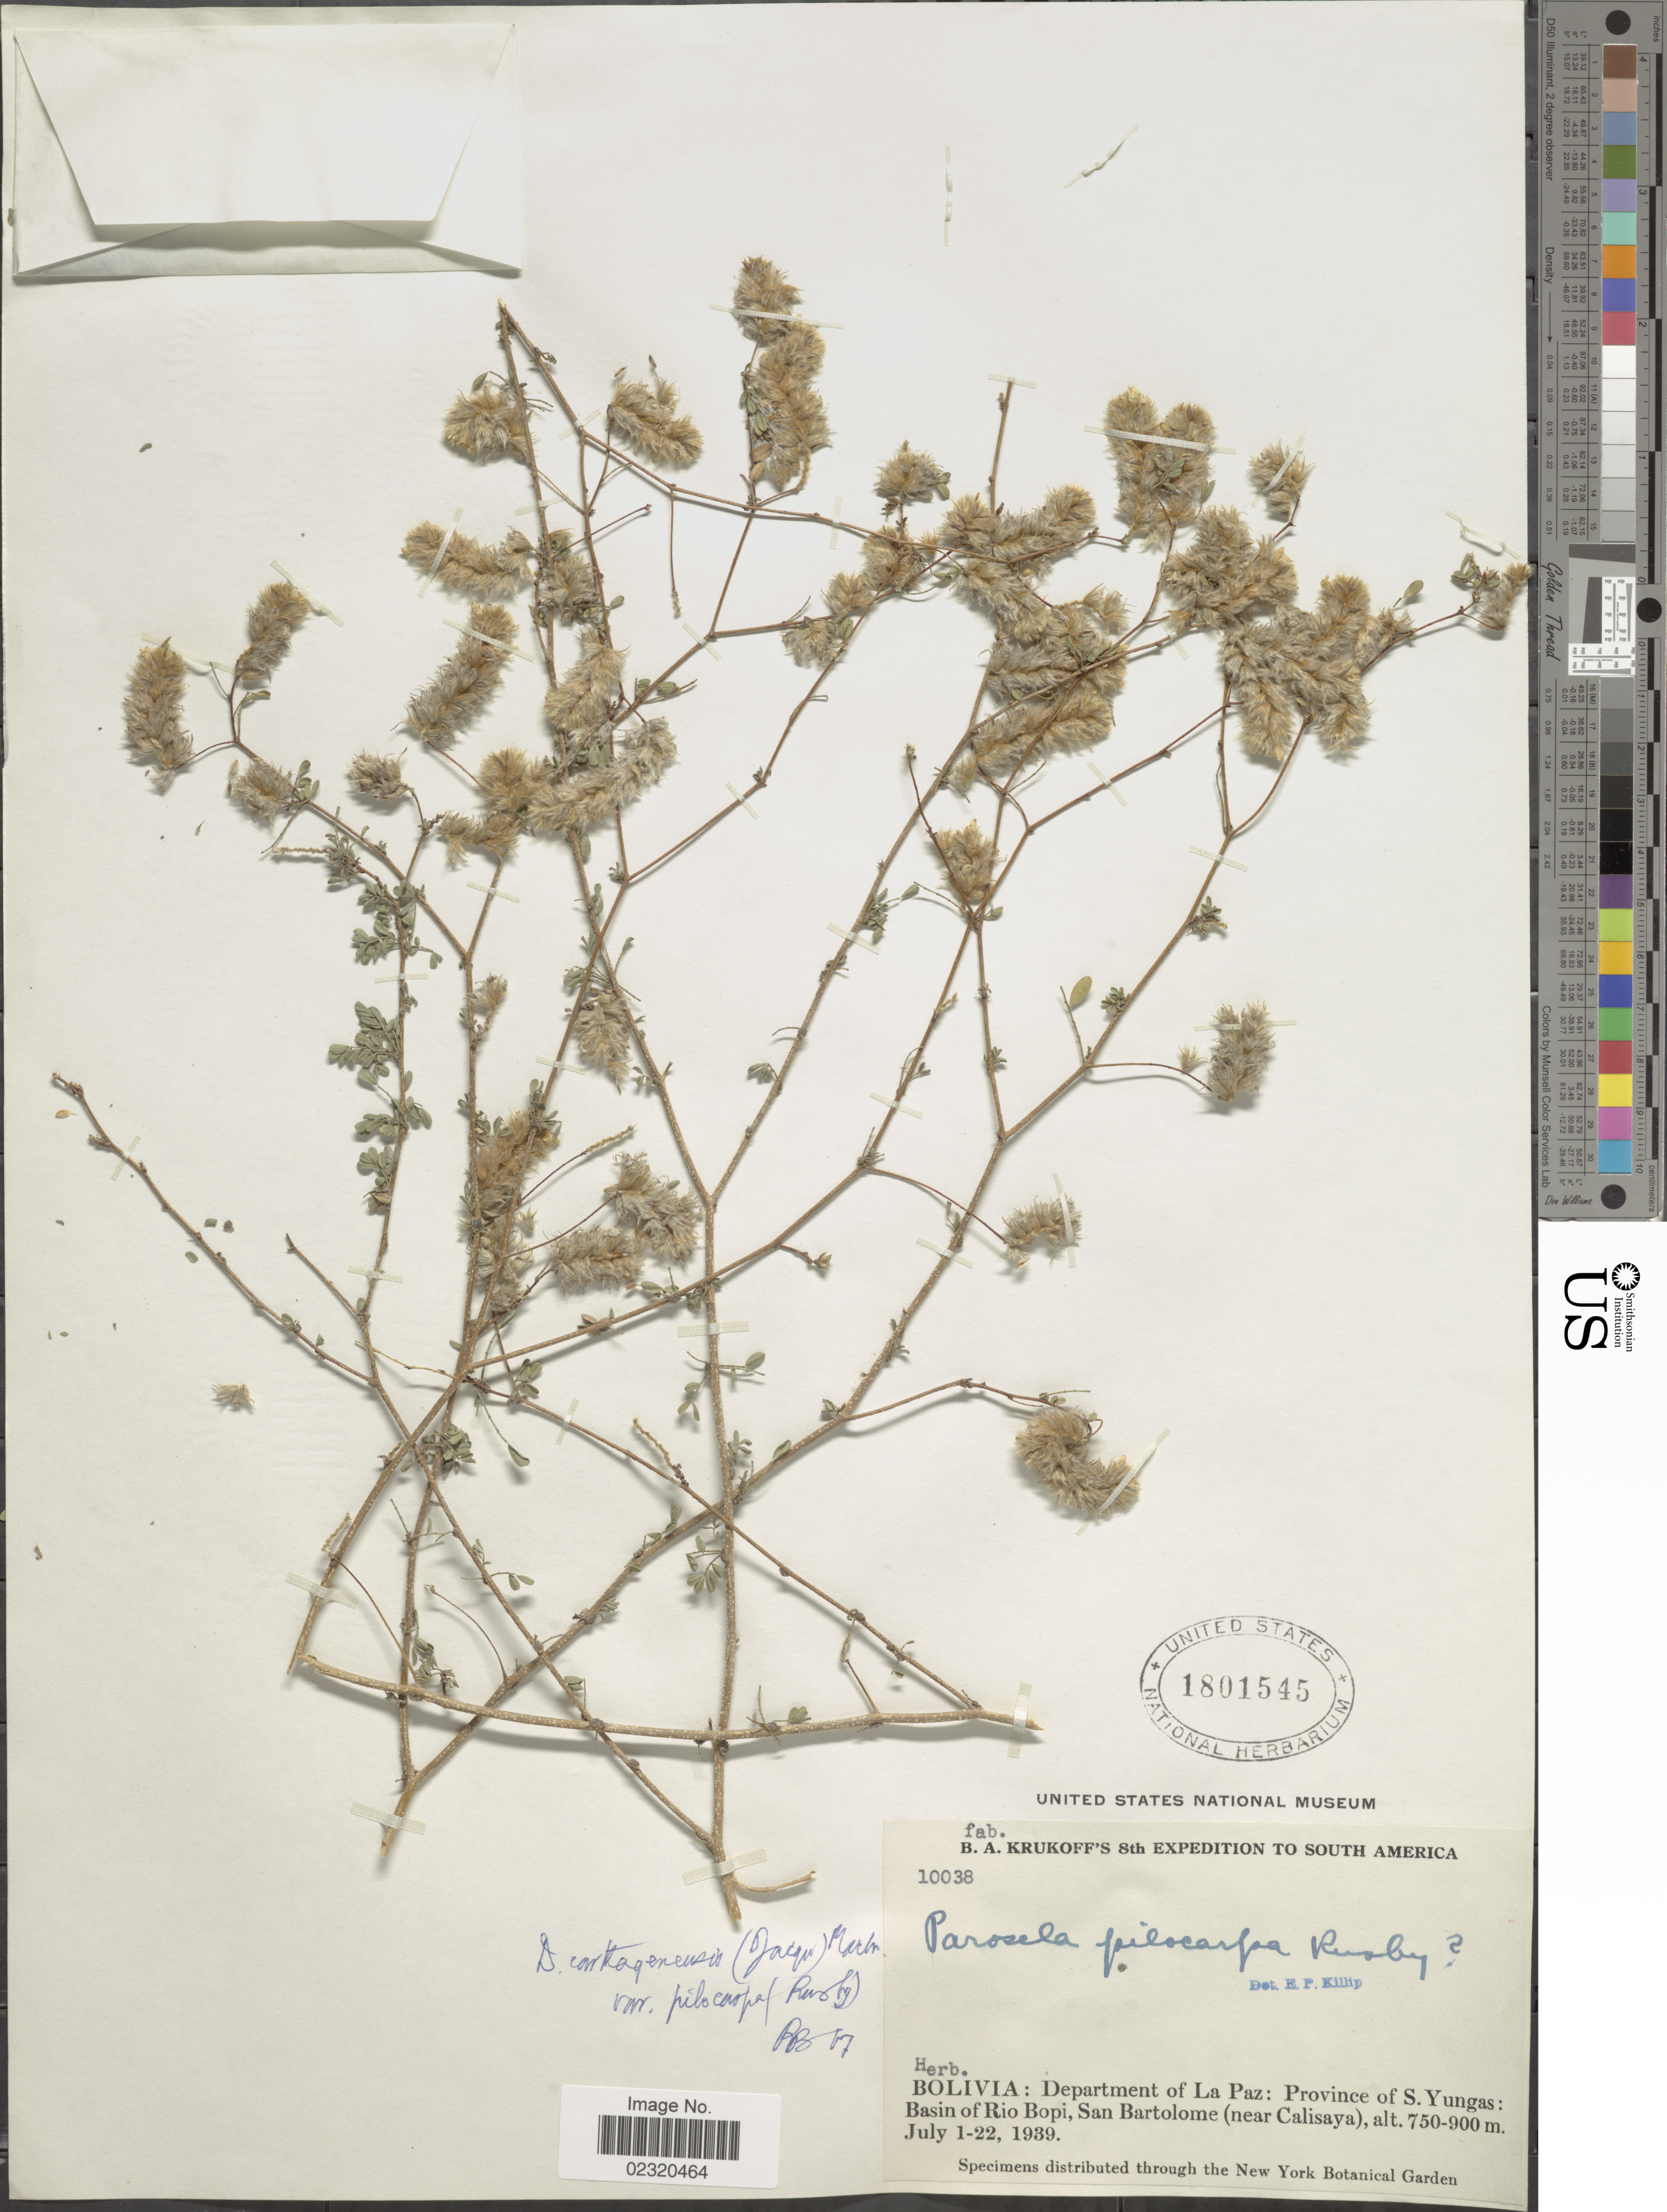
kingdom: Plantae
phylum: Tracheophyta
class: Magnoliopsida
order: Fabales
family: Fabaceae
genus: Dalea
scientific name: Dalea carthagenensis var. pilocarpa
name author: (Rusby) Barneby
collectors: B. A. Krukoff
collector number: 10038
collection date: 1939-07-01/1939-07-22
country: Bolivia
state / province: La Paz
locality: Province of S. Yungas, basin of Rio Bopi, San Bartolome (near Calisaya)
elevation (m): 750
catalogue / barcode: US 1801545